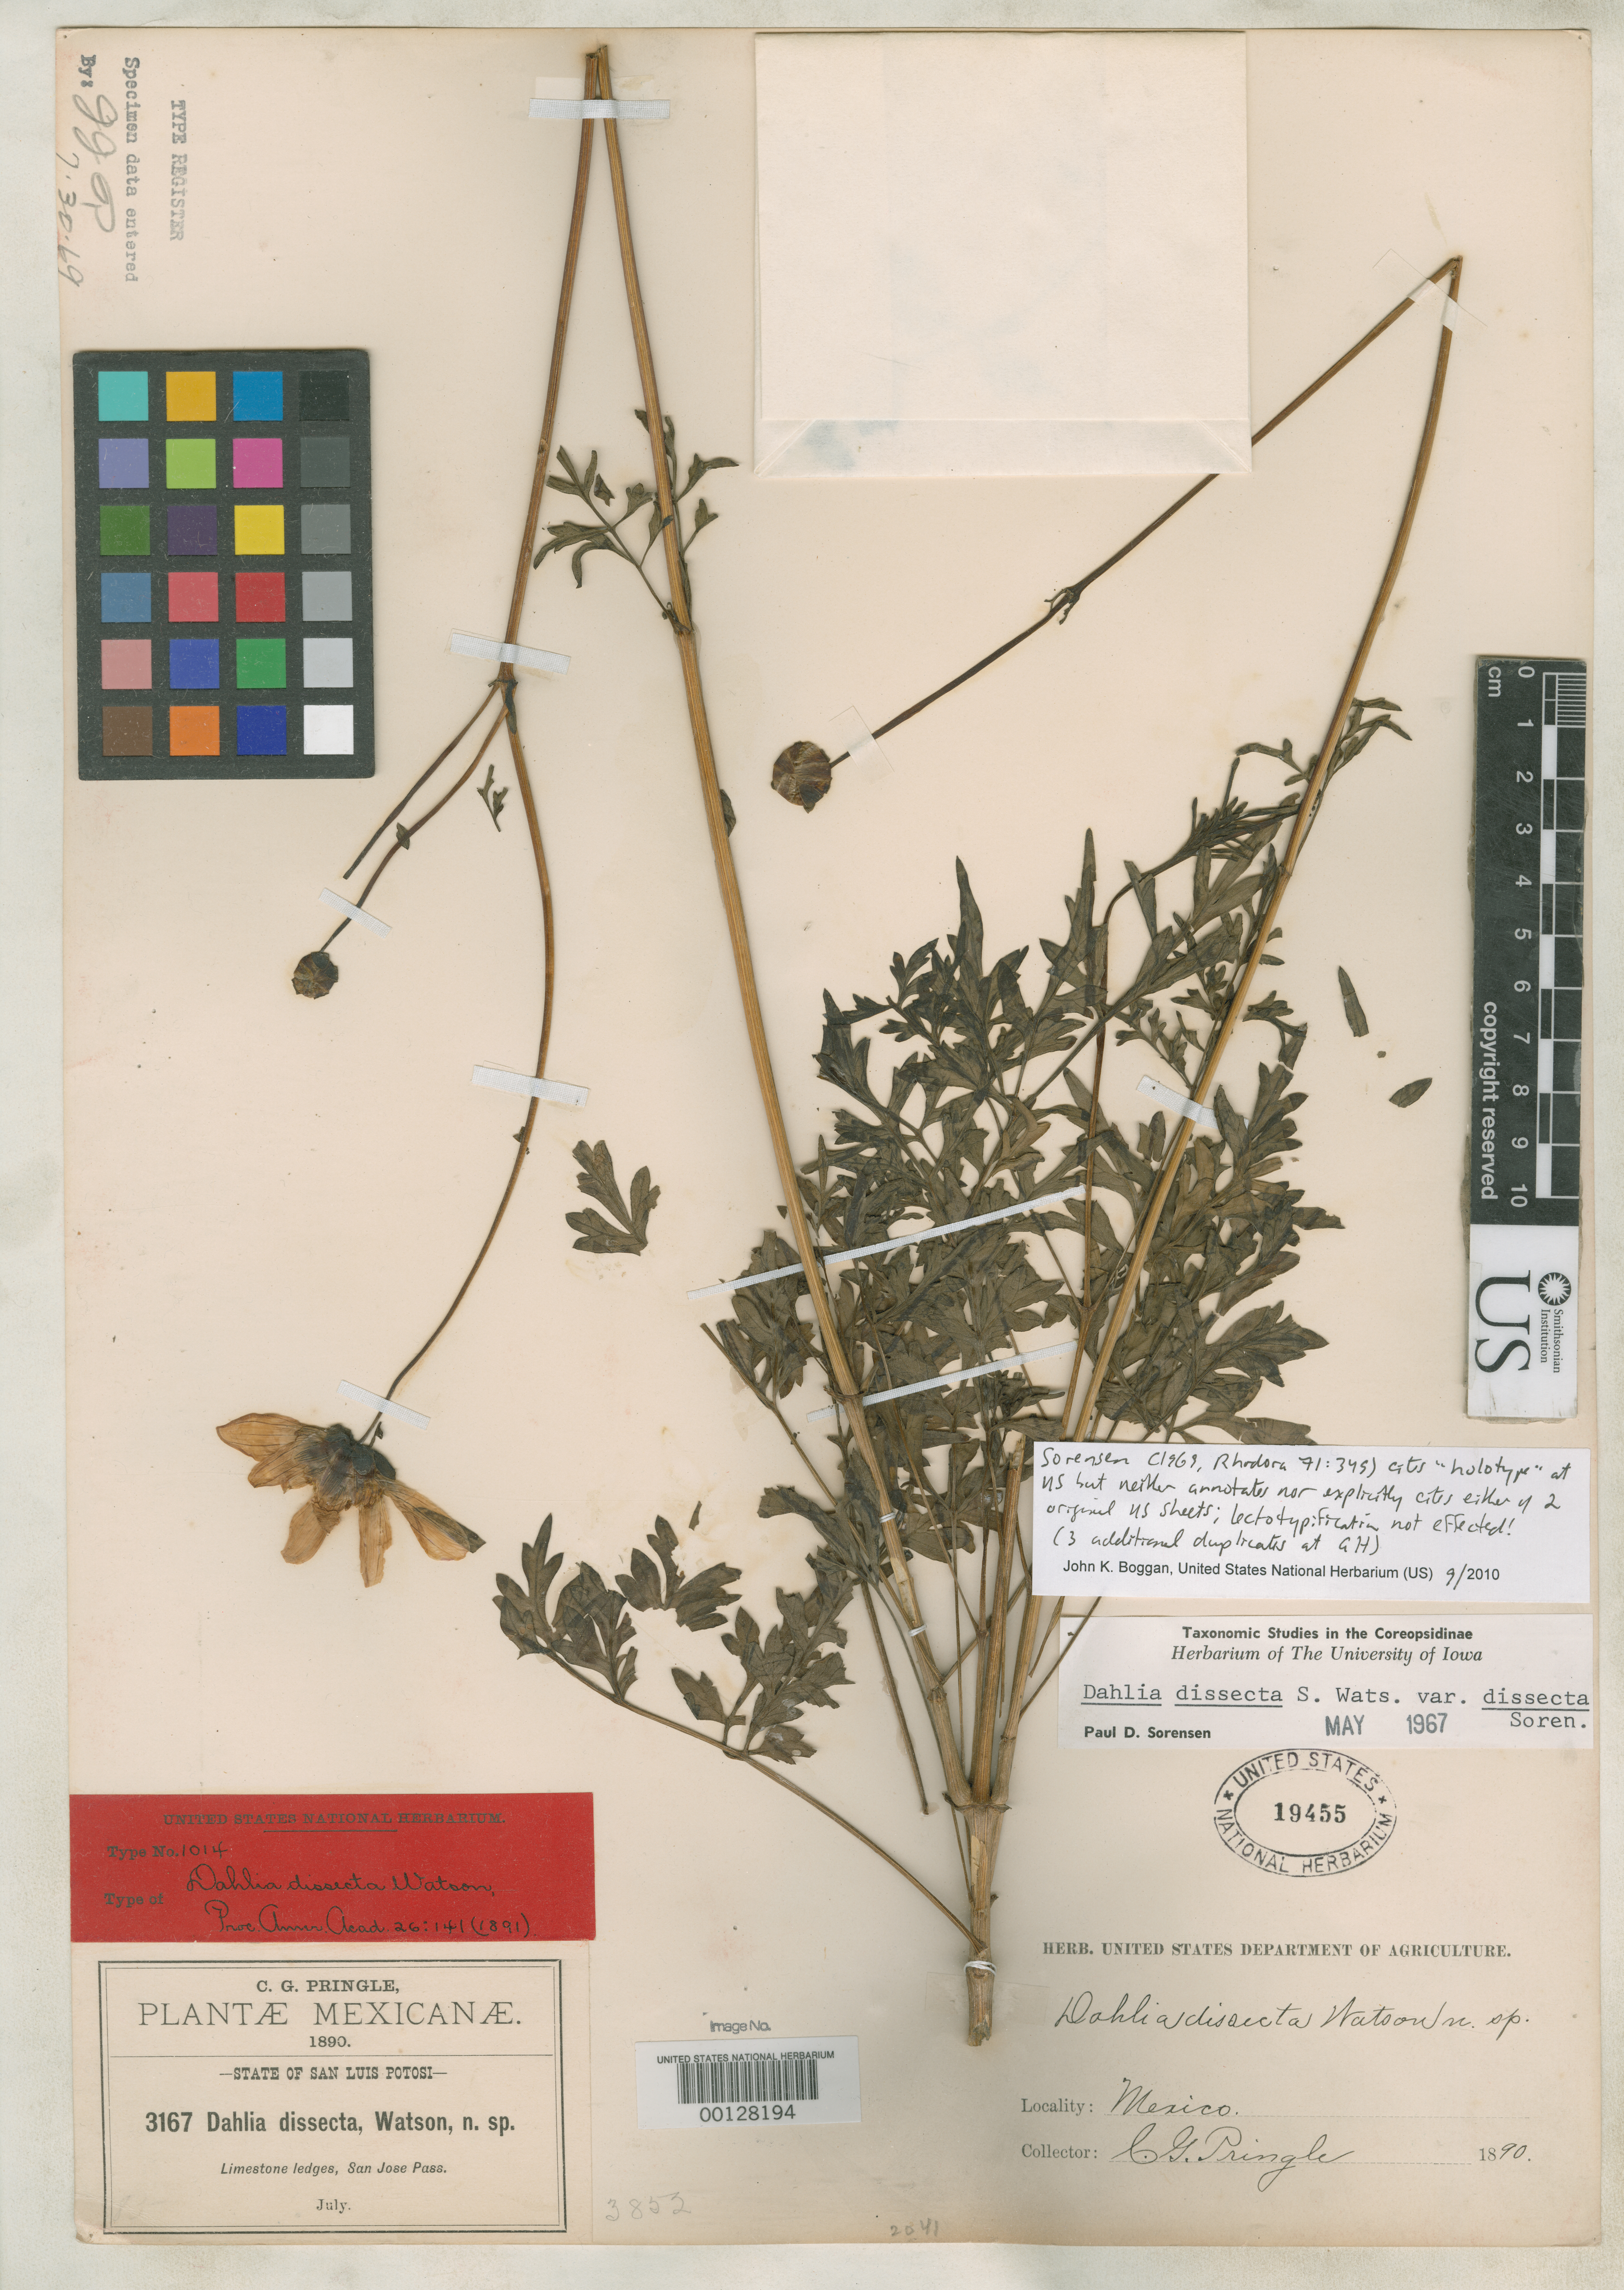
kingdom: Plantae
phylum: Tracheophyta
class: Magnoliopsida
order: Asterales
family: Asteraceae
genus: Dahlia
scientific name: Dahlia dissecta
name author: S. Watson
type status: Isosyntype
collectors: C. G. Pringle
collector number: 3167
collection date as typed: Jul 1890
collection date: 1890-07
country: Mexico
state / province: San Luis Potosi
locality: San Jose Pass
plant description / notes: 3 additional duplicates at GH. Sorensen (1969, Rhodora 71: 349) cites "holotype" at US but neither annotates nor explicitly cites either of 2 original US sheets as such; lectotypification not effected.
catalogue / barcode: US 19455